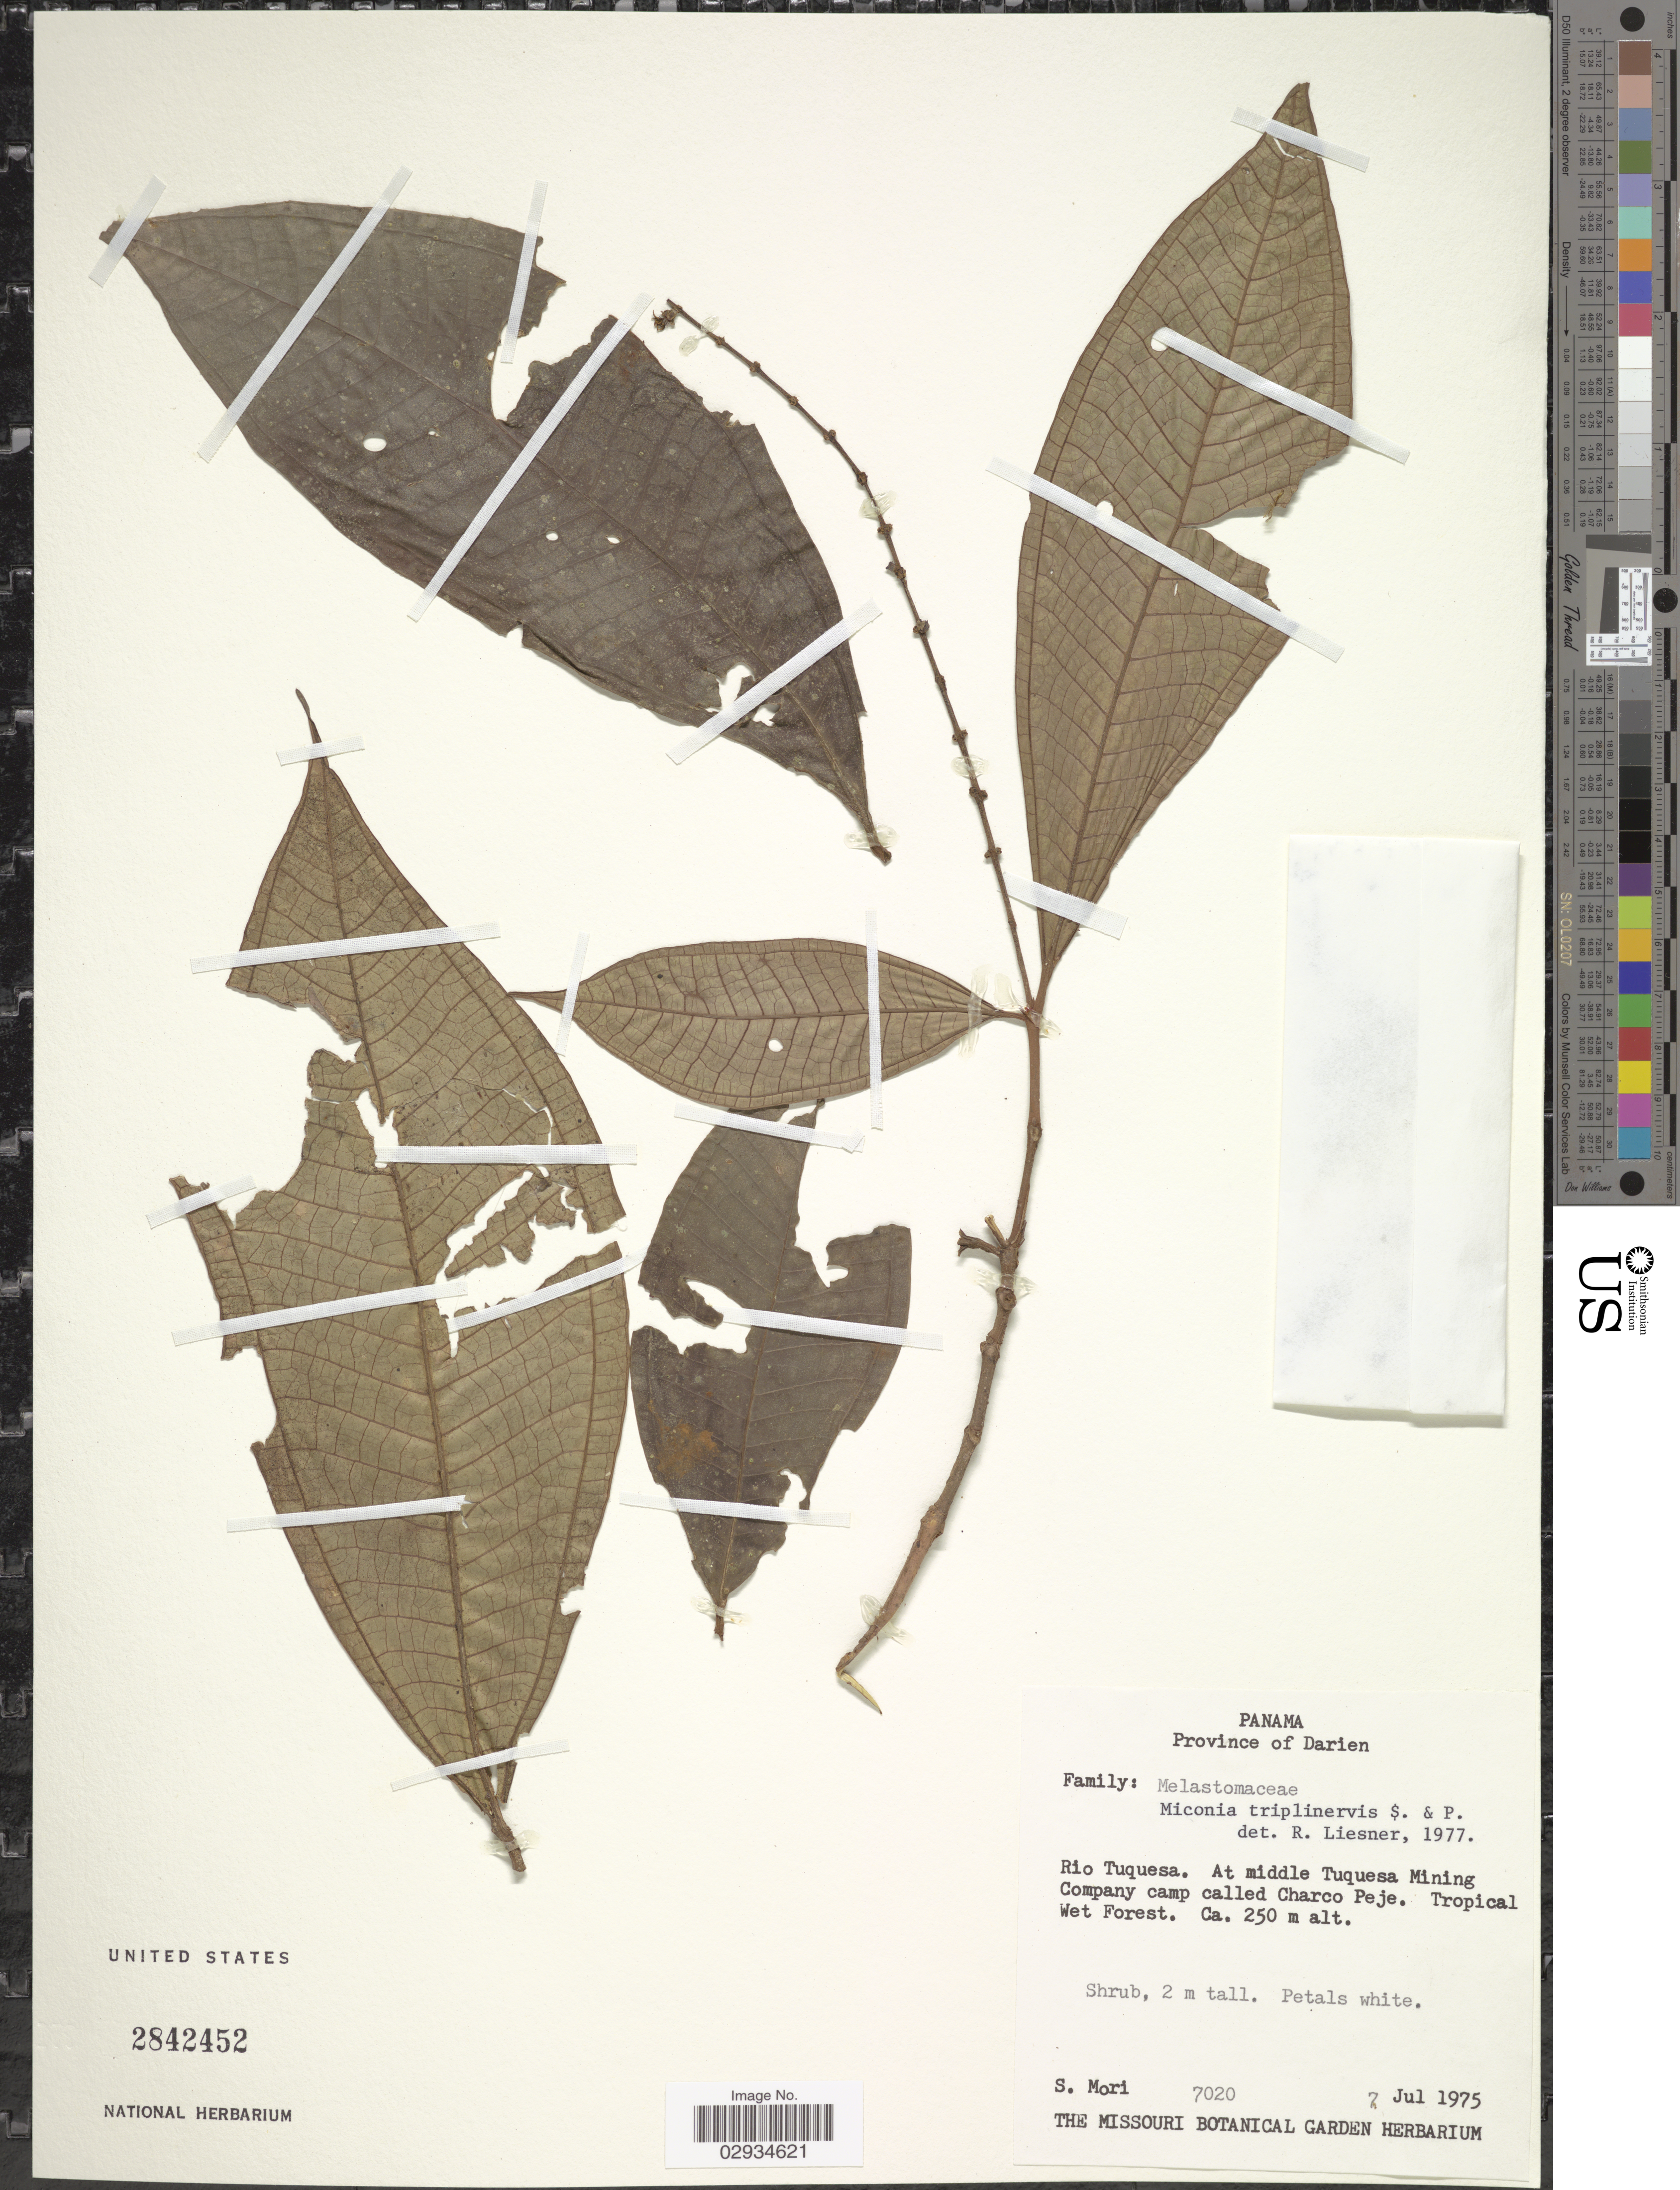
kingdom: Plantae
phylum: Tracheophyta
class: Magnoliopsida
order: Myrtales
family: Melastomataceae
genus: Miconia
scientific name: Miconia triplinervis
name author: Ruiz & Pav.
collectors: S. Mori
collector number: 7020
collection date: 1975-07-07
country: Panama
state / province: Darién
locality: Rio Tuquesa. At middle Tuquesa Mining Company Camp called Charco Peje. Tropical Wet Forest.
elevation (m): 250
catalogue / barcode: US 2842452